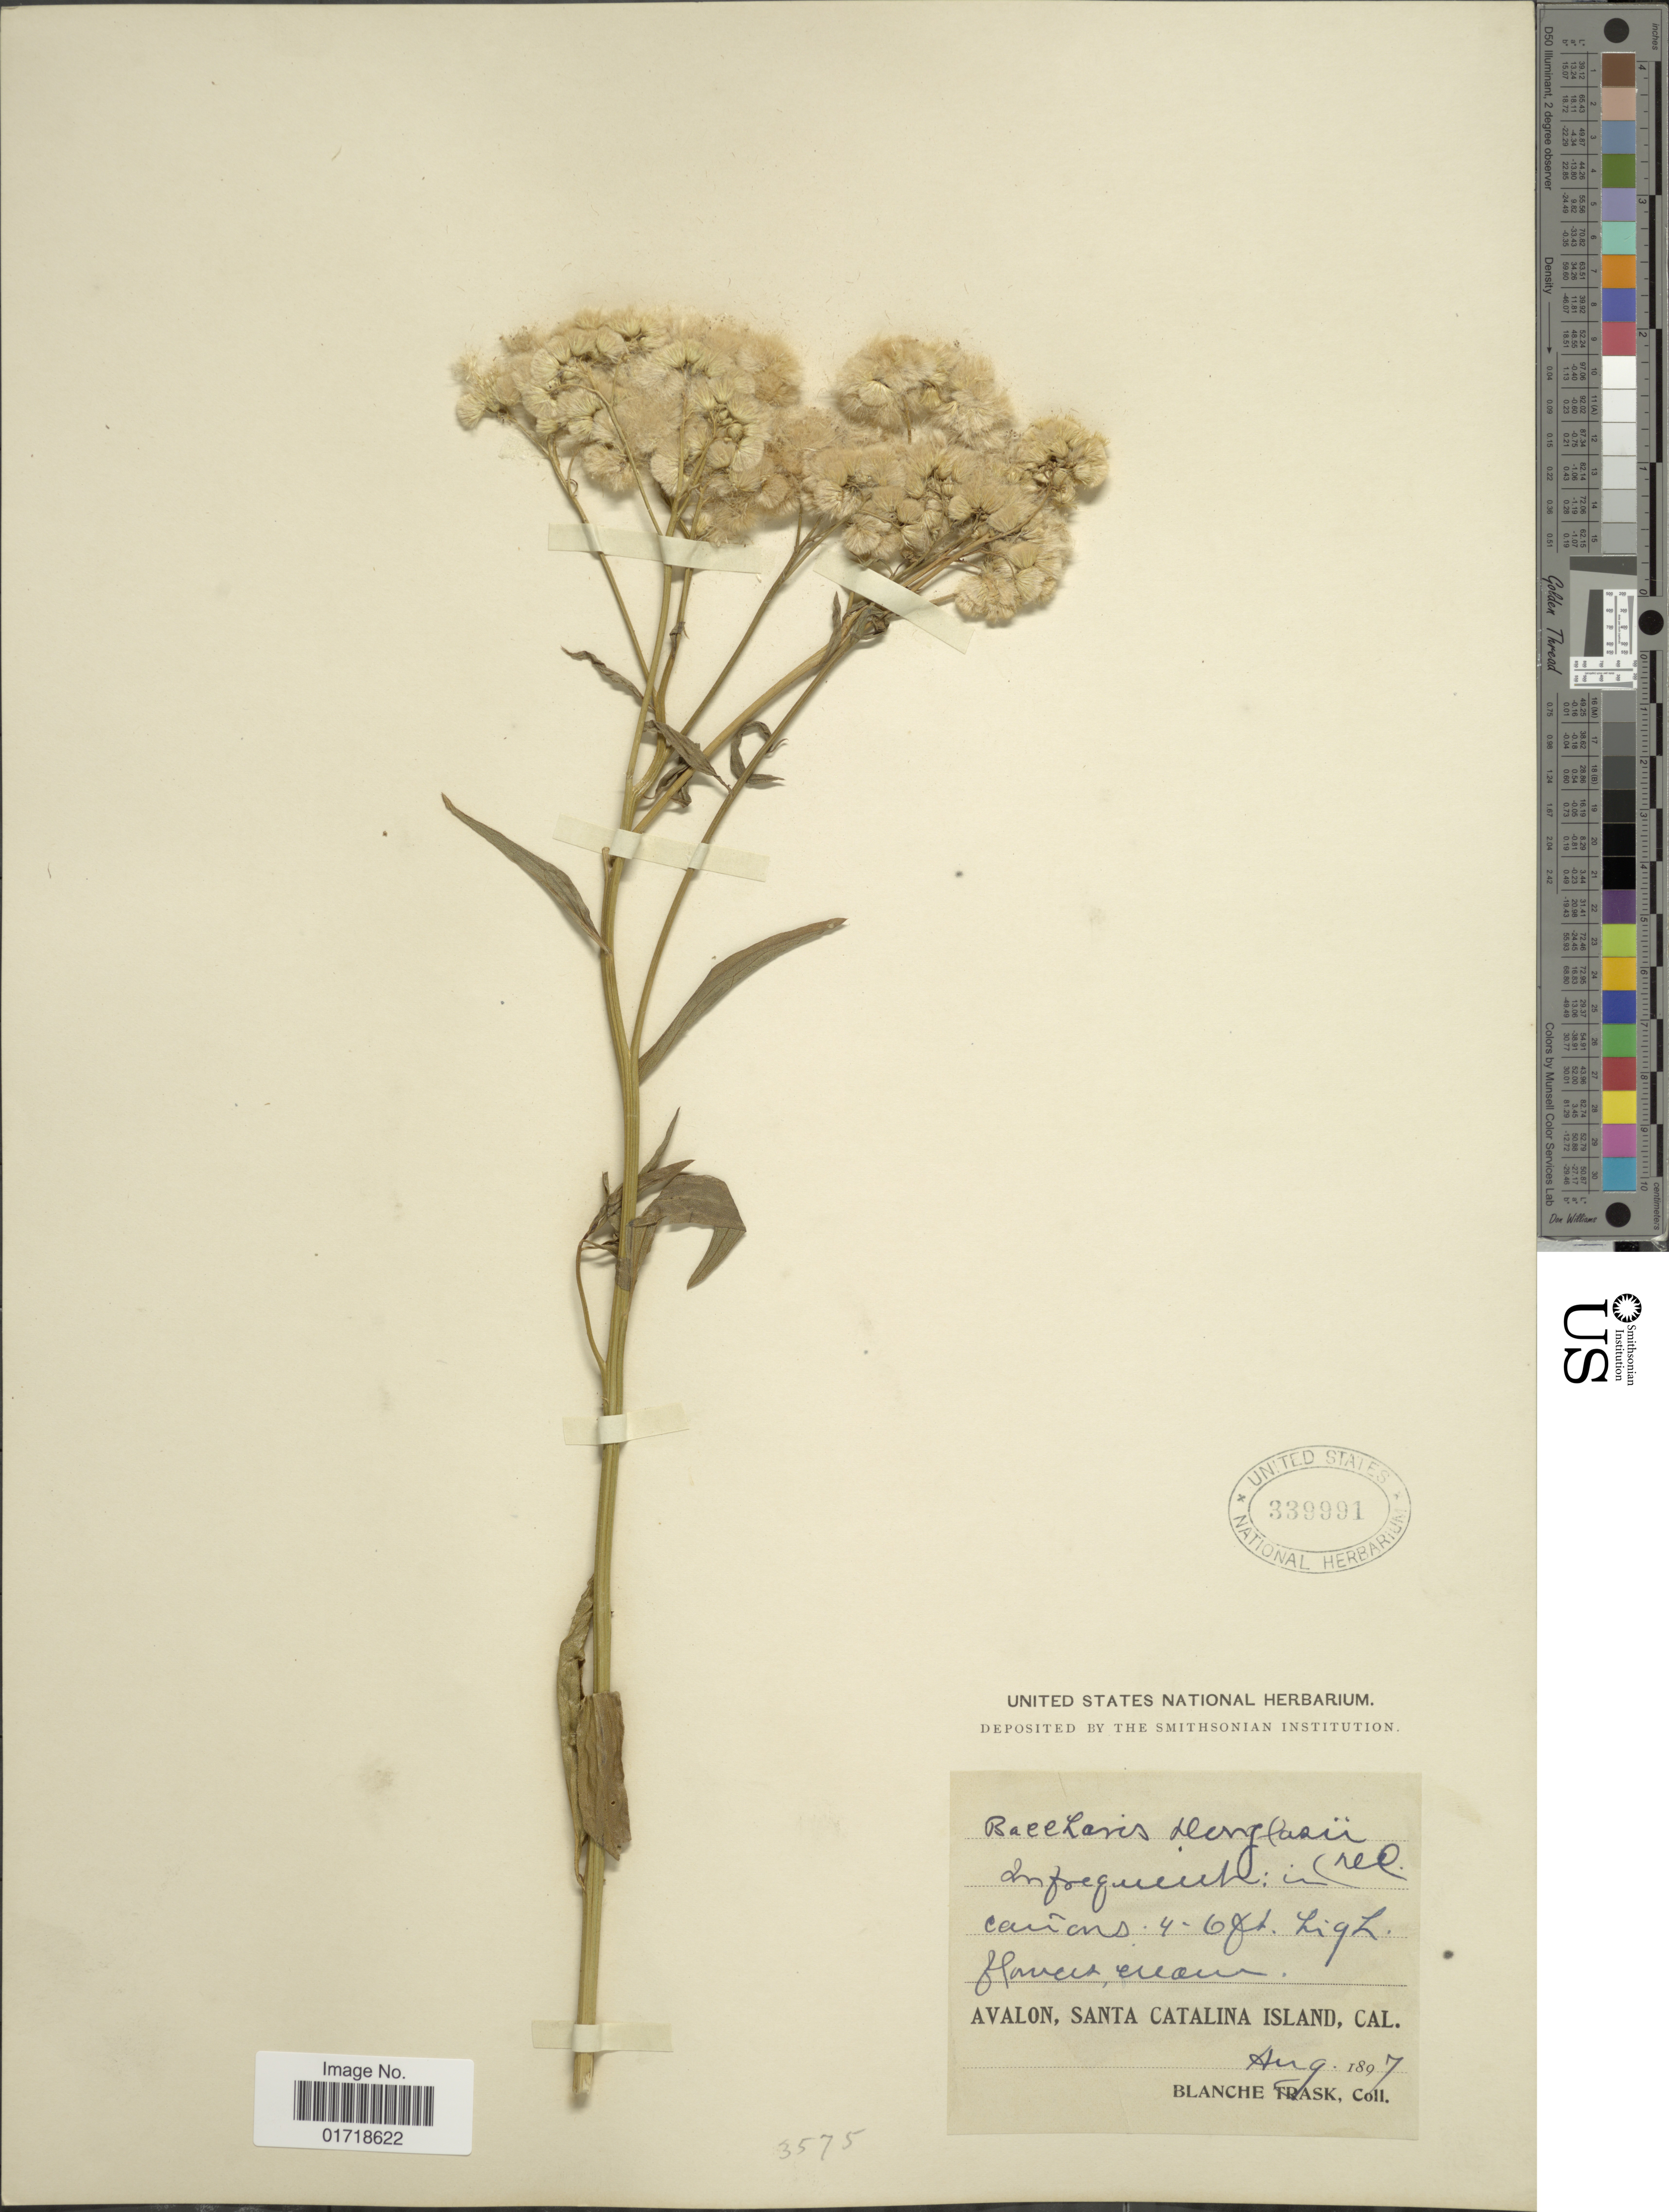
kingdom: Plantae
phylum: Tracheophyta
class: Magnoliopsida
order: Asterales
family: Asteraceae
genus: Baccharis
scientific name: Baccharis douglasii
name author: DC.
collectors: B. Trask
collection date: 1897-08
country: United States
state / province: California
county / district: Los Angeles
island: Santa Catalina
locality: Avalon, Santa Catalina Island.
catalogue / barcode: US 339991